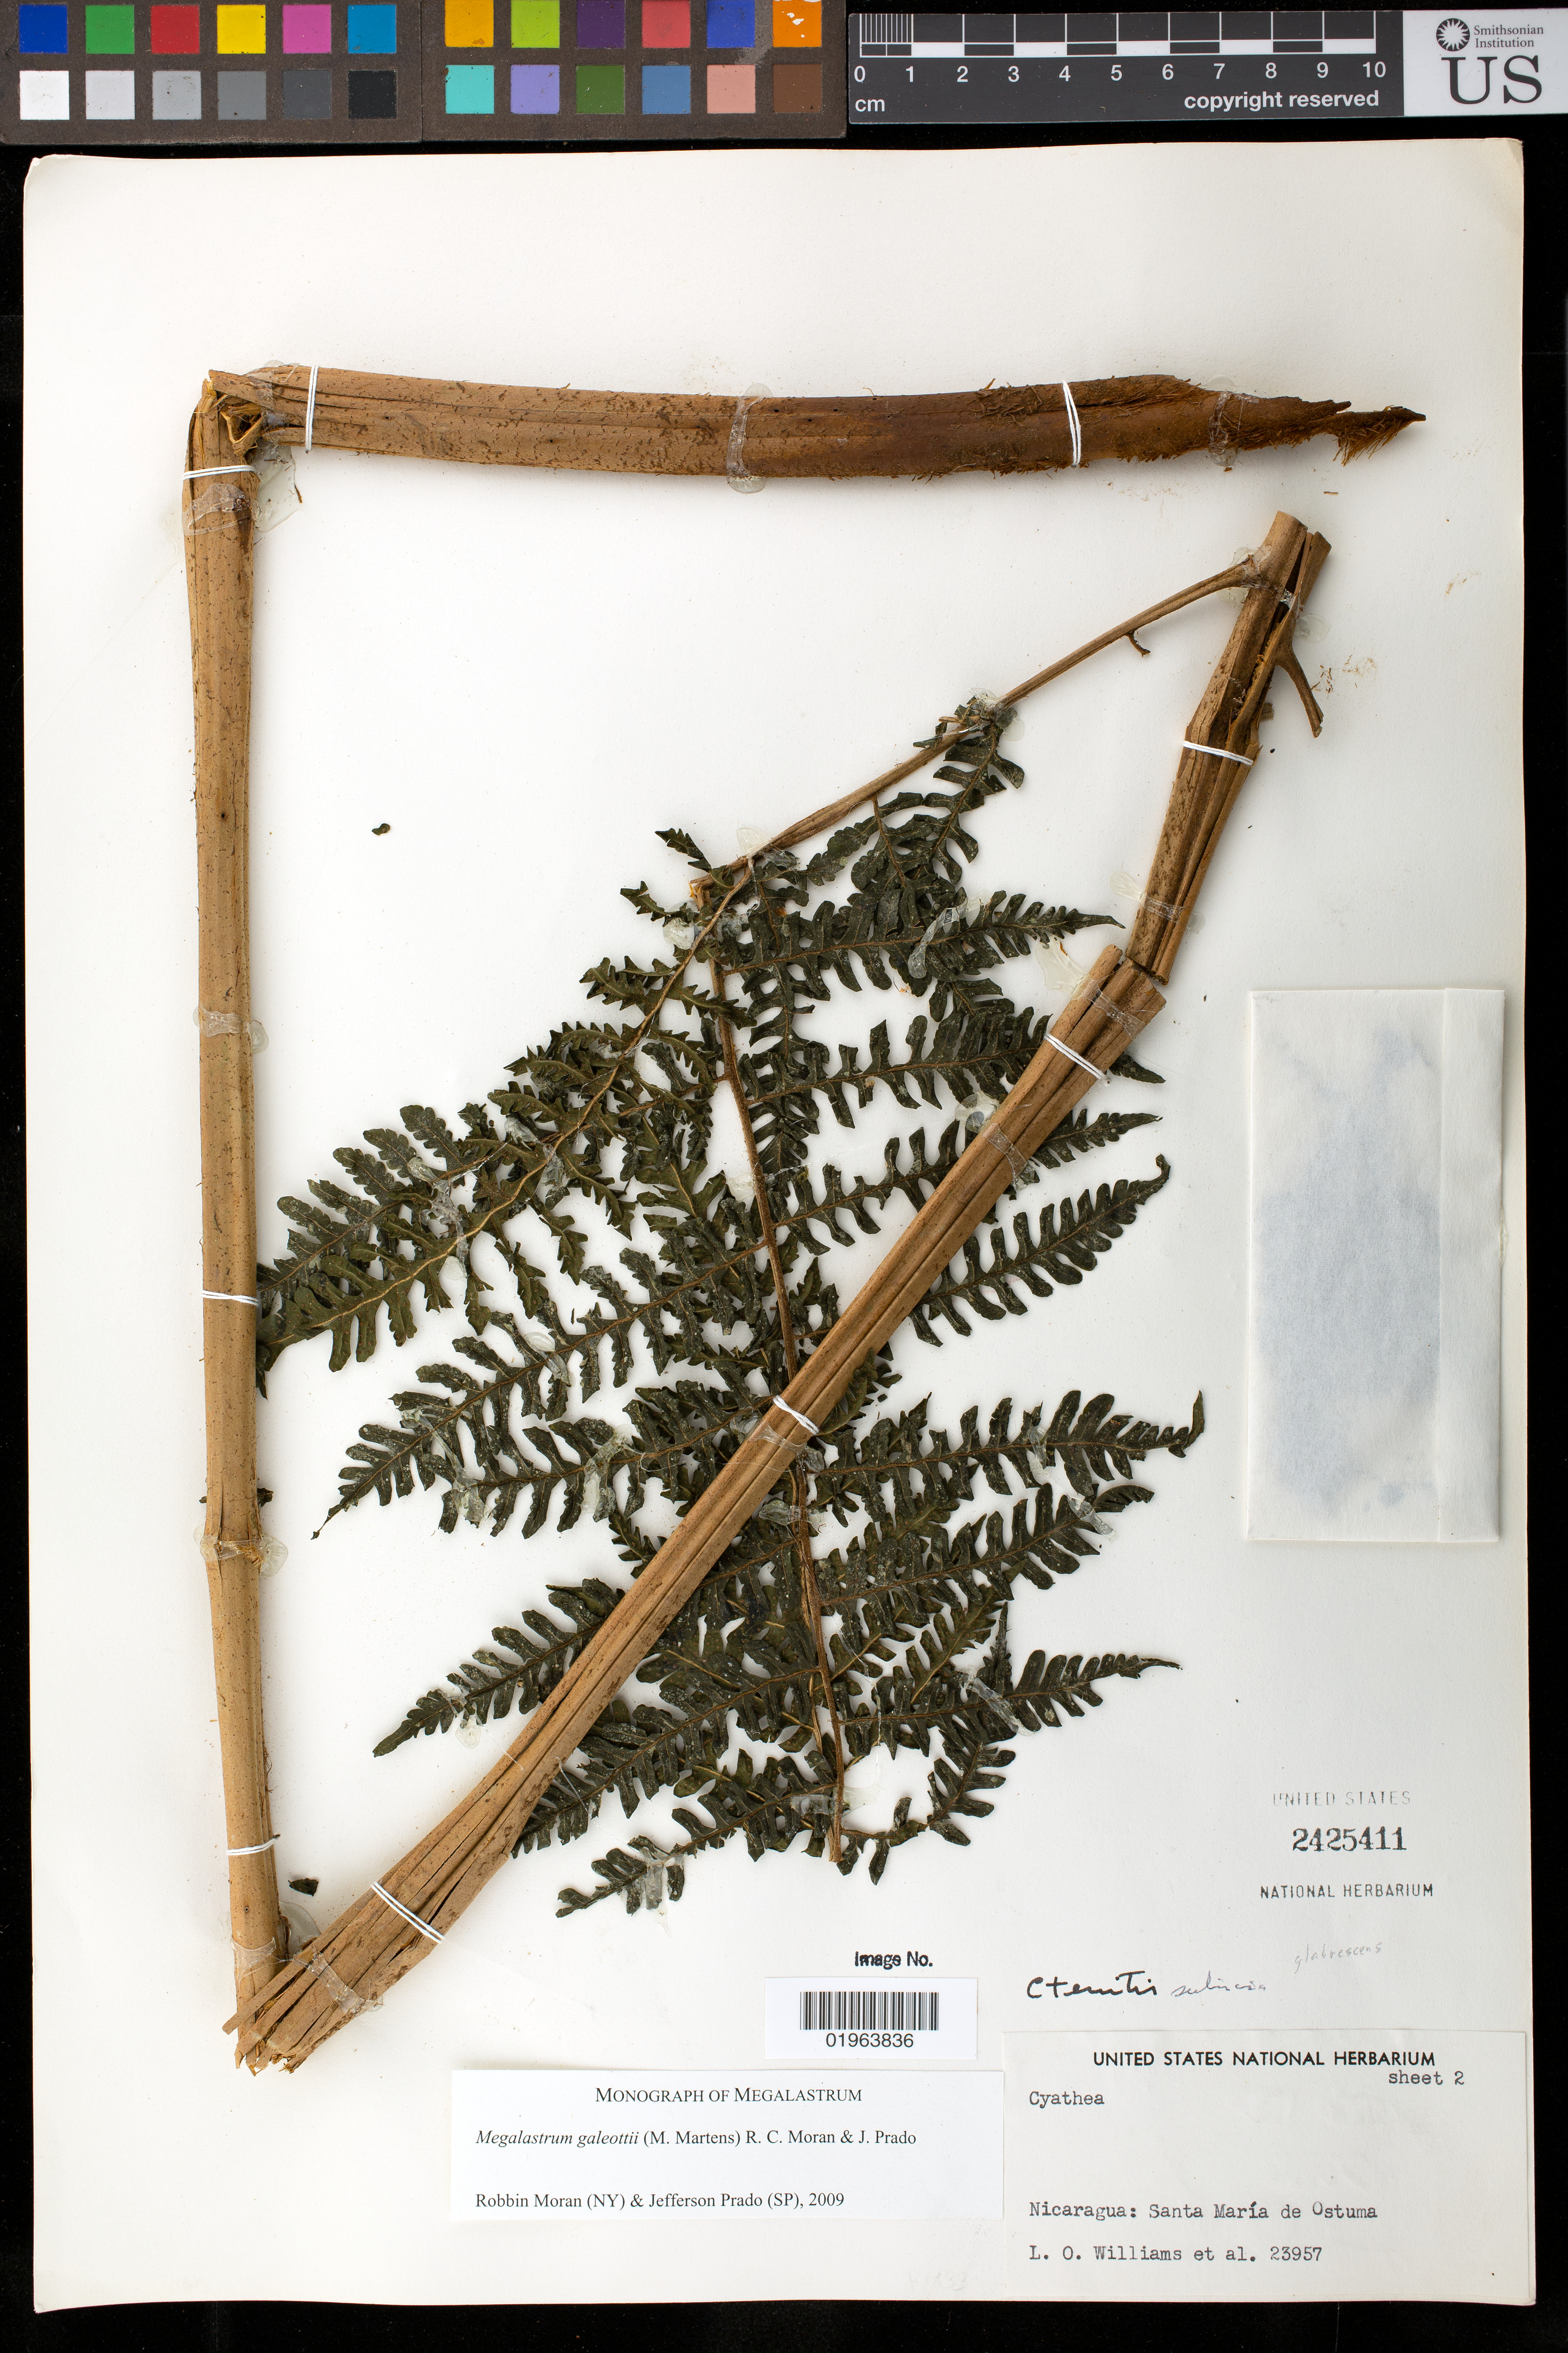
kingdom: Plantae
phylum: Tracheophyta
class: Polypodiopsida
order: Polypodiales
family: Dryopteridaceae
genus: Megalastrum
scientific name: Megalastrum galeottii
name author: (M. Martens) R.C. Moran & J. Prado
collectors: L. O. Williams, A. Molina R., T. P. Williams, D. N. Gibson & C. Laskowski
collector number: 23957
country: Nicaragua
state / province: Matagalpa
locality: Santa Maria de Ostuma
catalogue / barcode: US 2425411